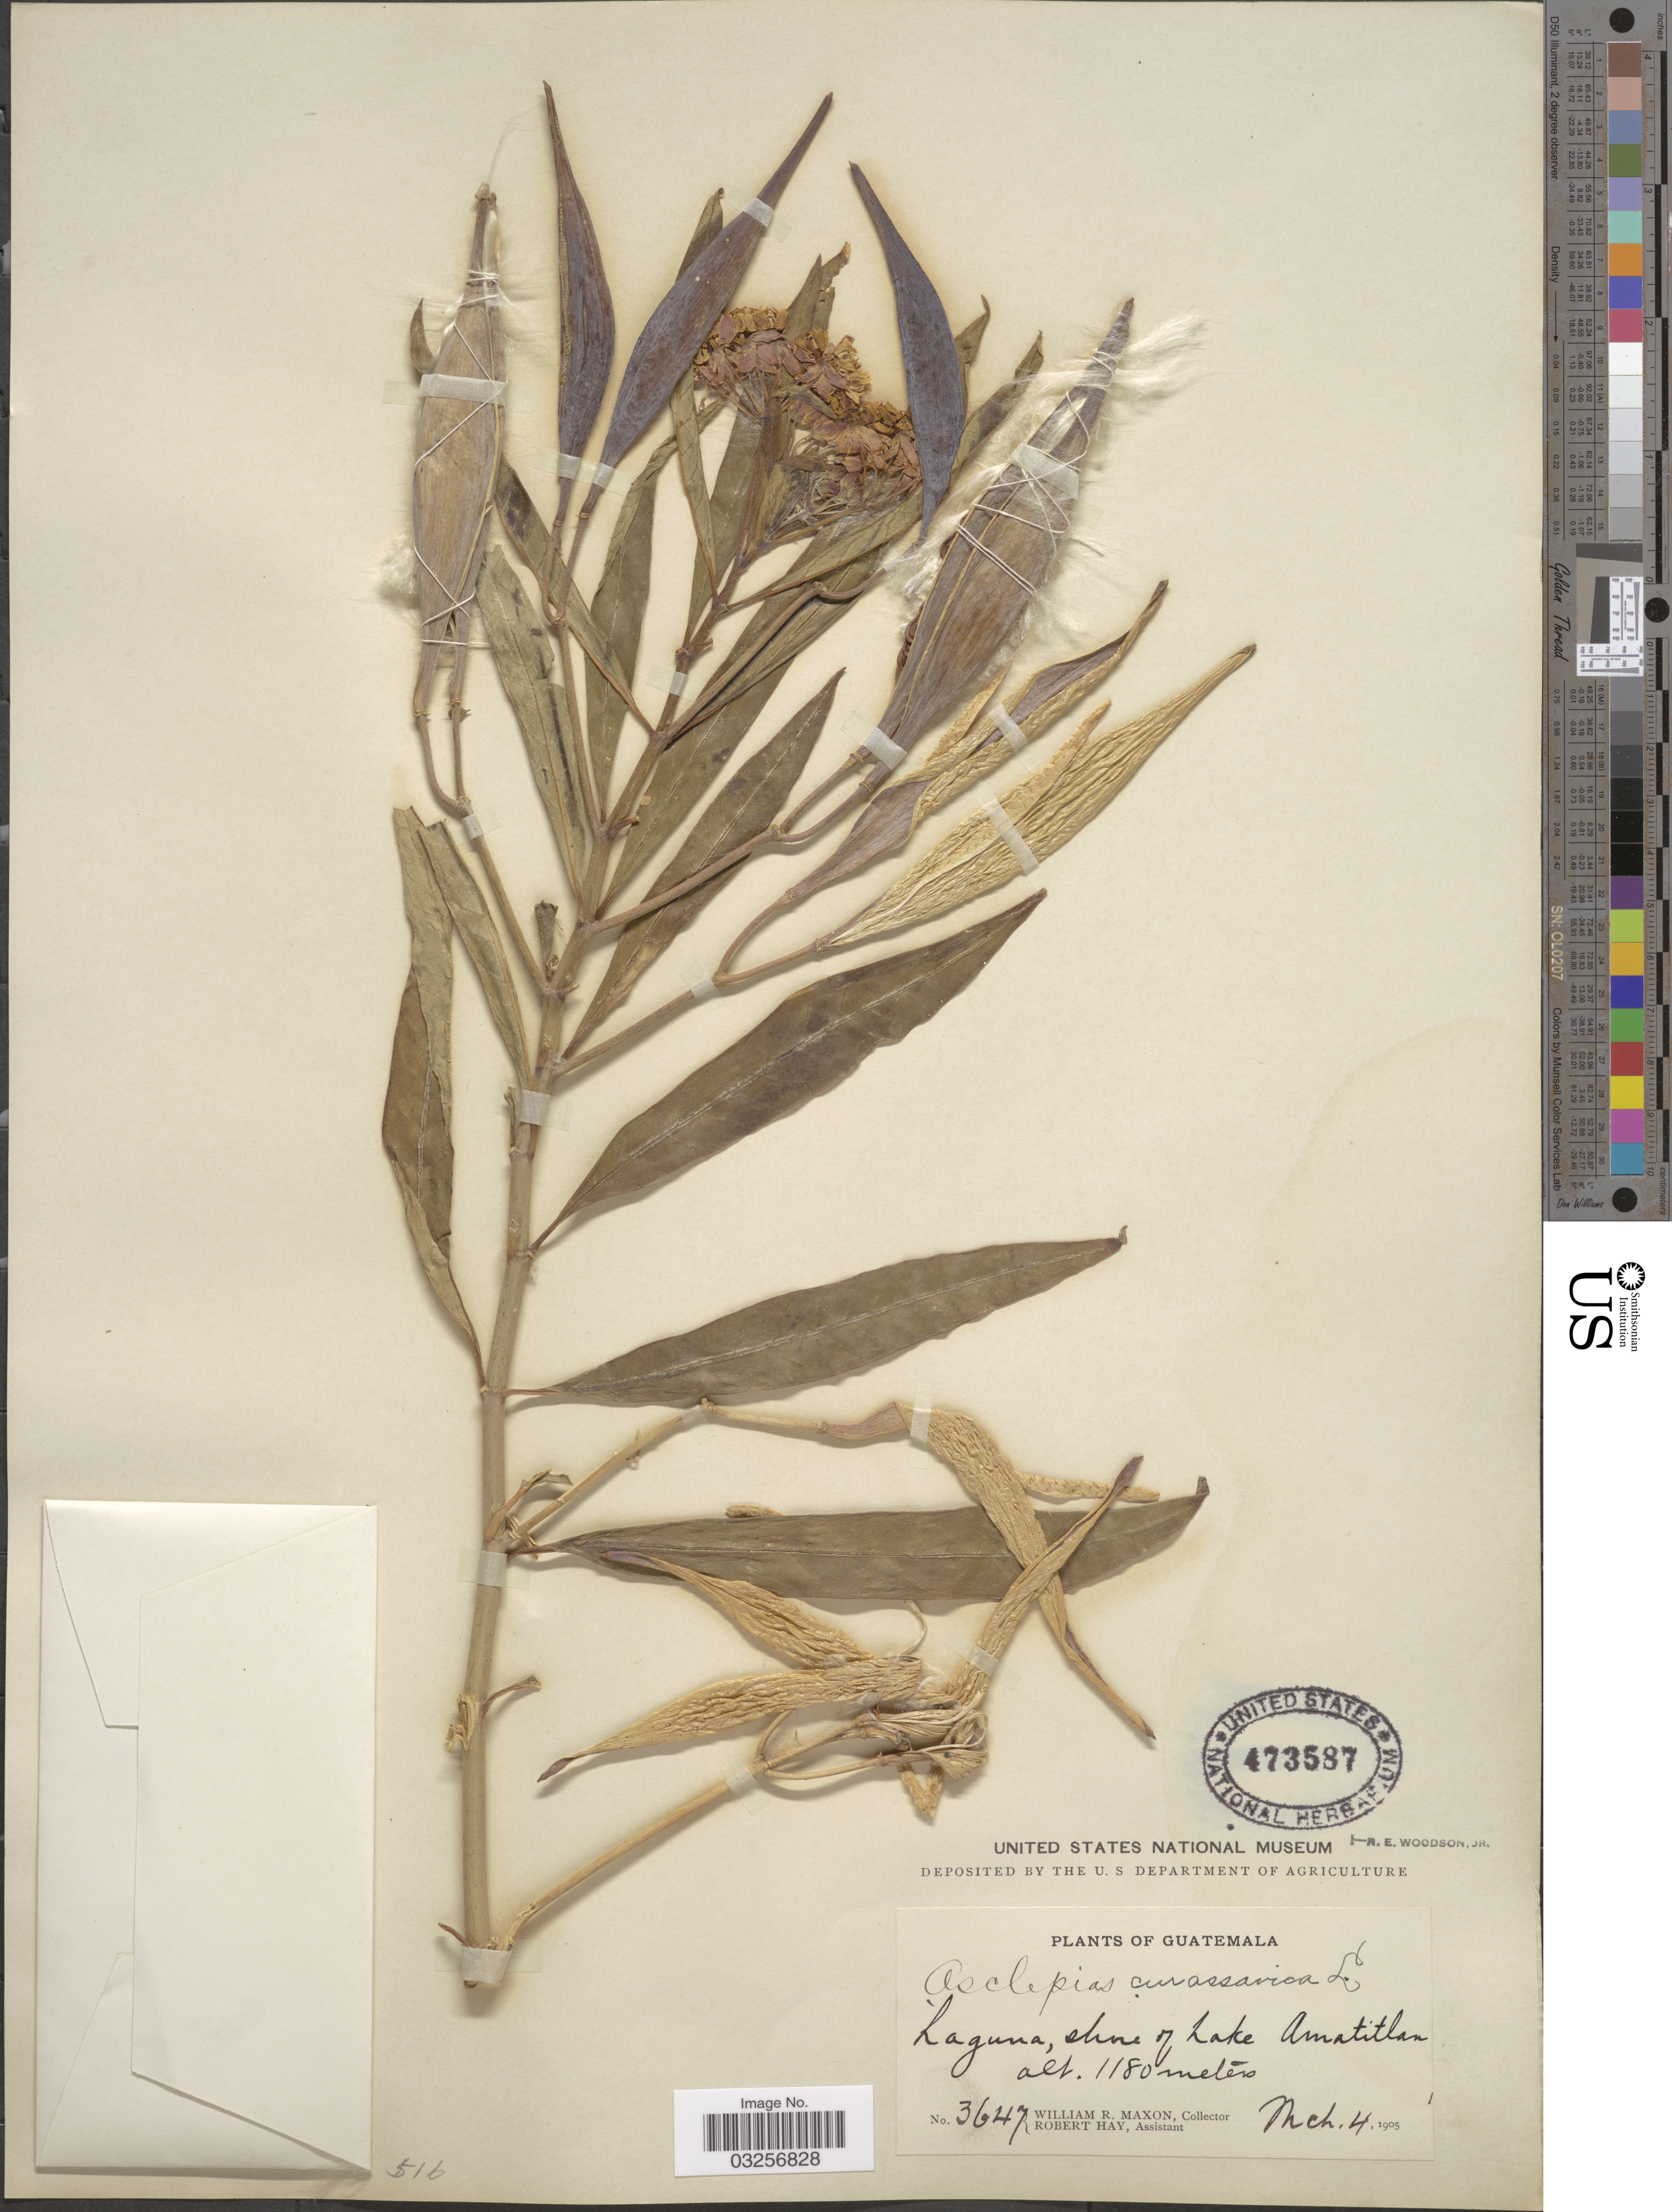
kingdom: Plantae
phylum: Tracheophyta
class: Magnoliopsida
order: Gentianales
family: Apocynaceae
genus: Asclepias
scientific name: Asclepias curassavica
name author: L.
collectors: W. R. Maxon & R. H. Hay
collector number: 3647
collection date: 1905-03-04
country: Guatemala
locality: Laguna, shore of Lake Amatitlan.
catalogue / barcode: US 473587